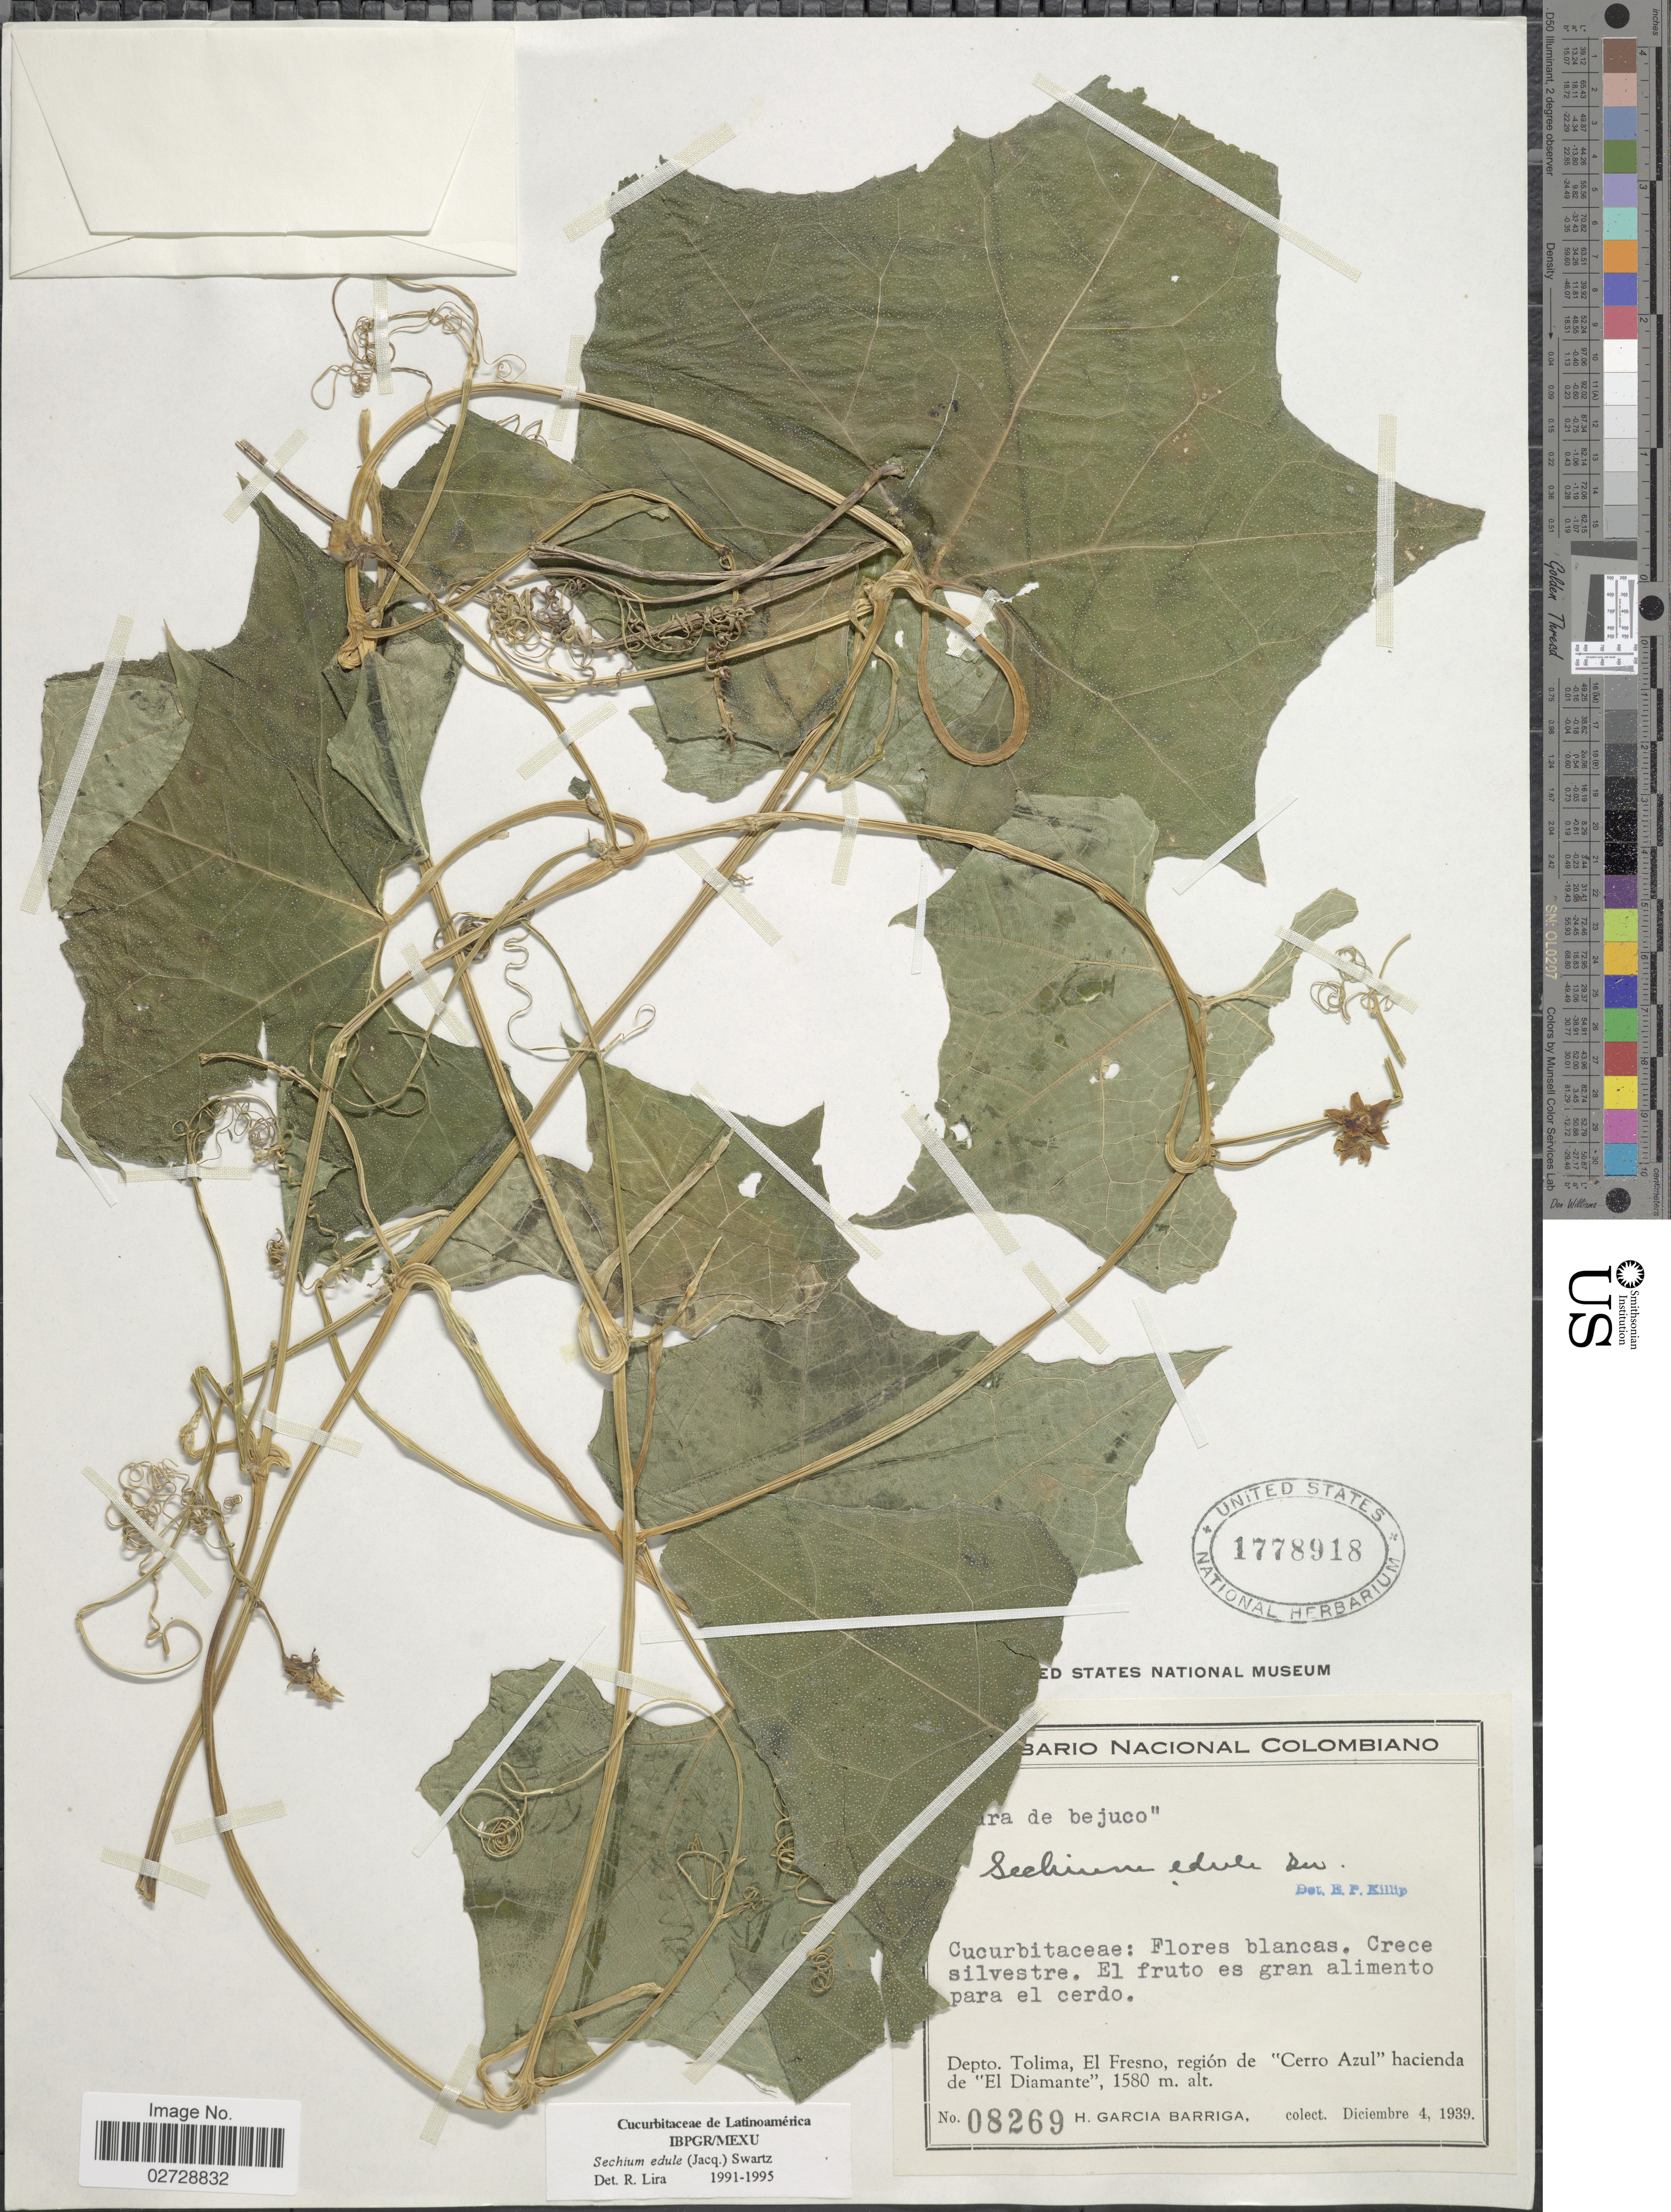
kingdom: Plantae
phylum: Tracheophyta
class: Magnoliopsida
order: Cucurbitales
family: Cucurbitaceae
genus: Sicyos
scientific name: Sicyos edulis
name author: Jacq.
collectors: H. García Barriga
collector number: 08269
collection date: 1939-12-04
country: Colombia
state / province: Tolima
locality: Depto. Tolima, El Fresno, región de "Cerro Azul" hacienda de "El Diamante".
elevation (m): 1580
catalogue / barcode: US 1778918